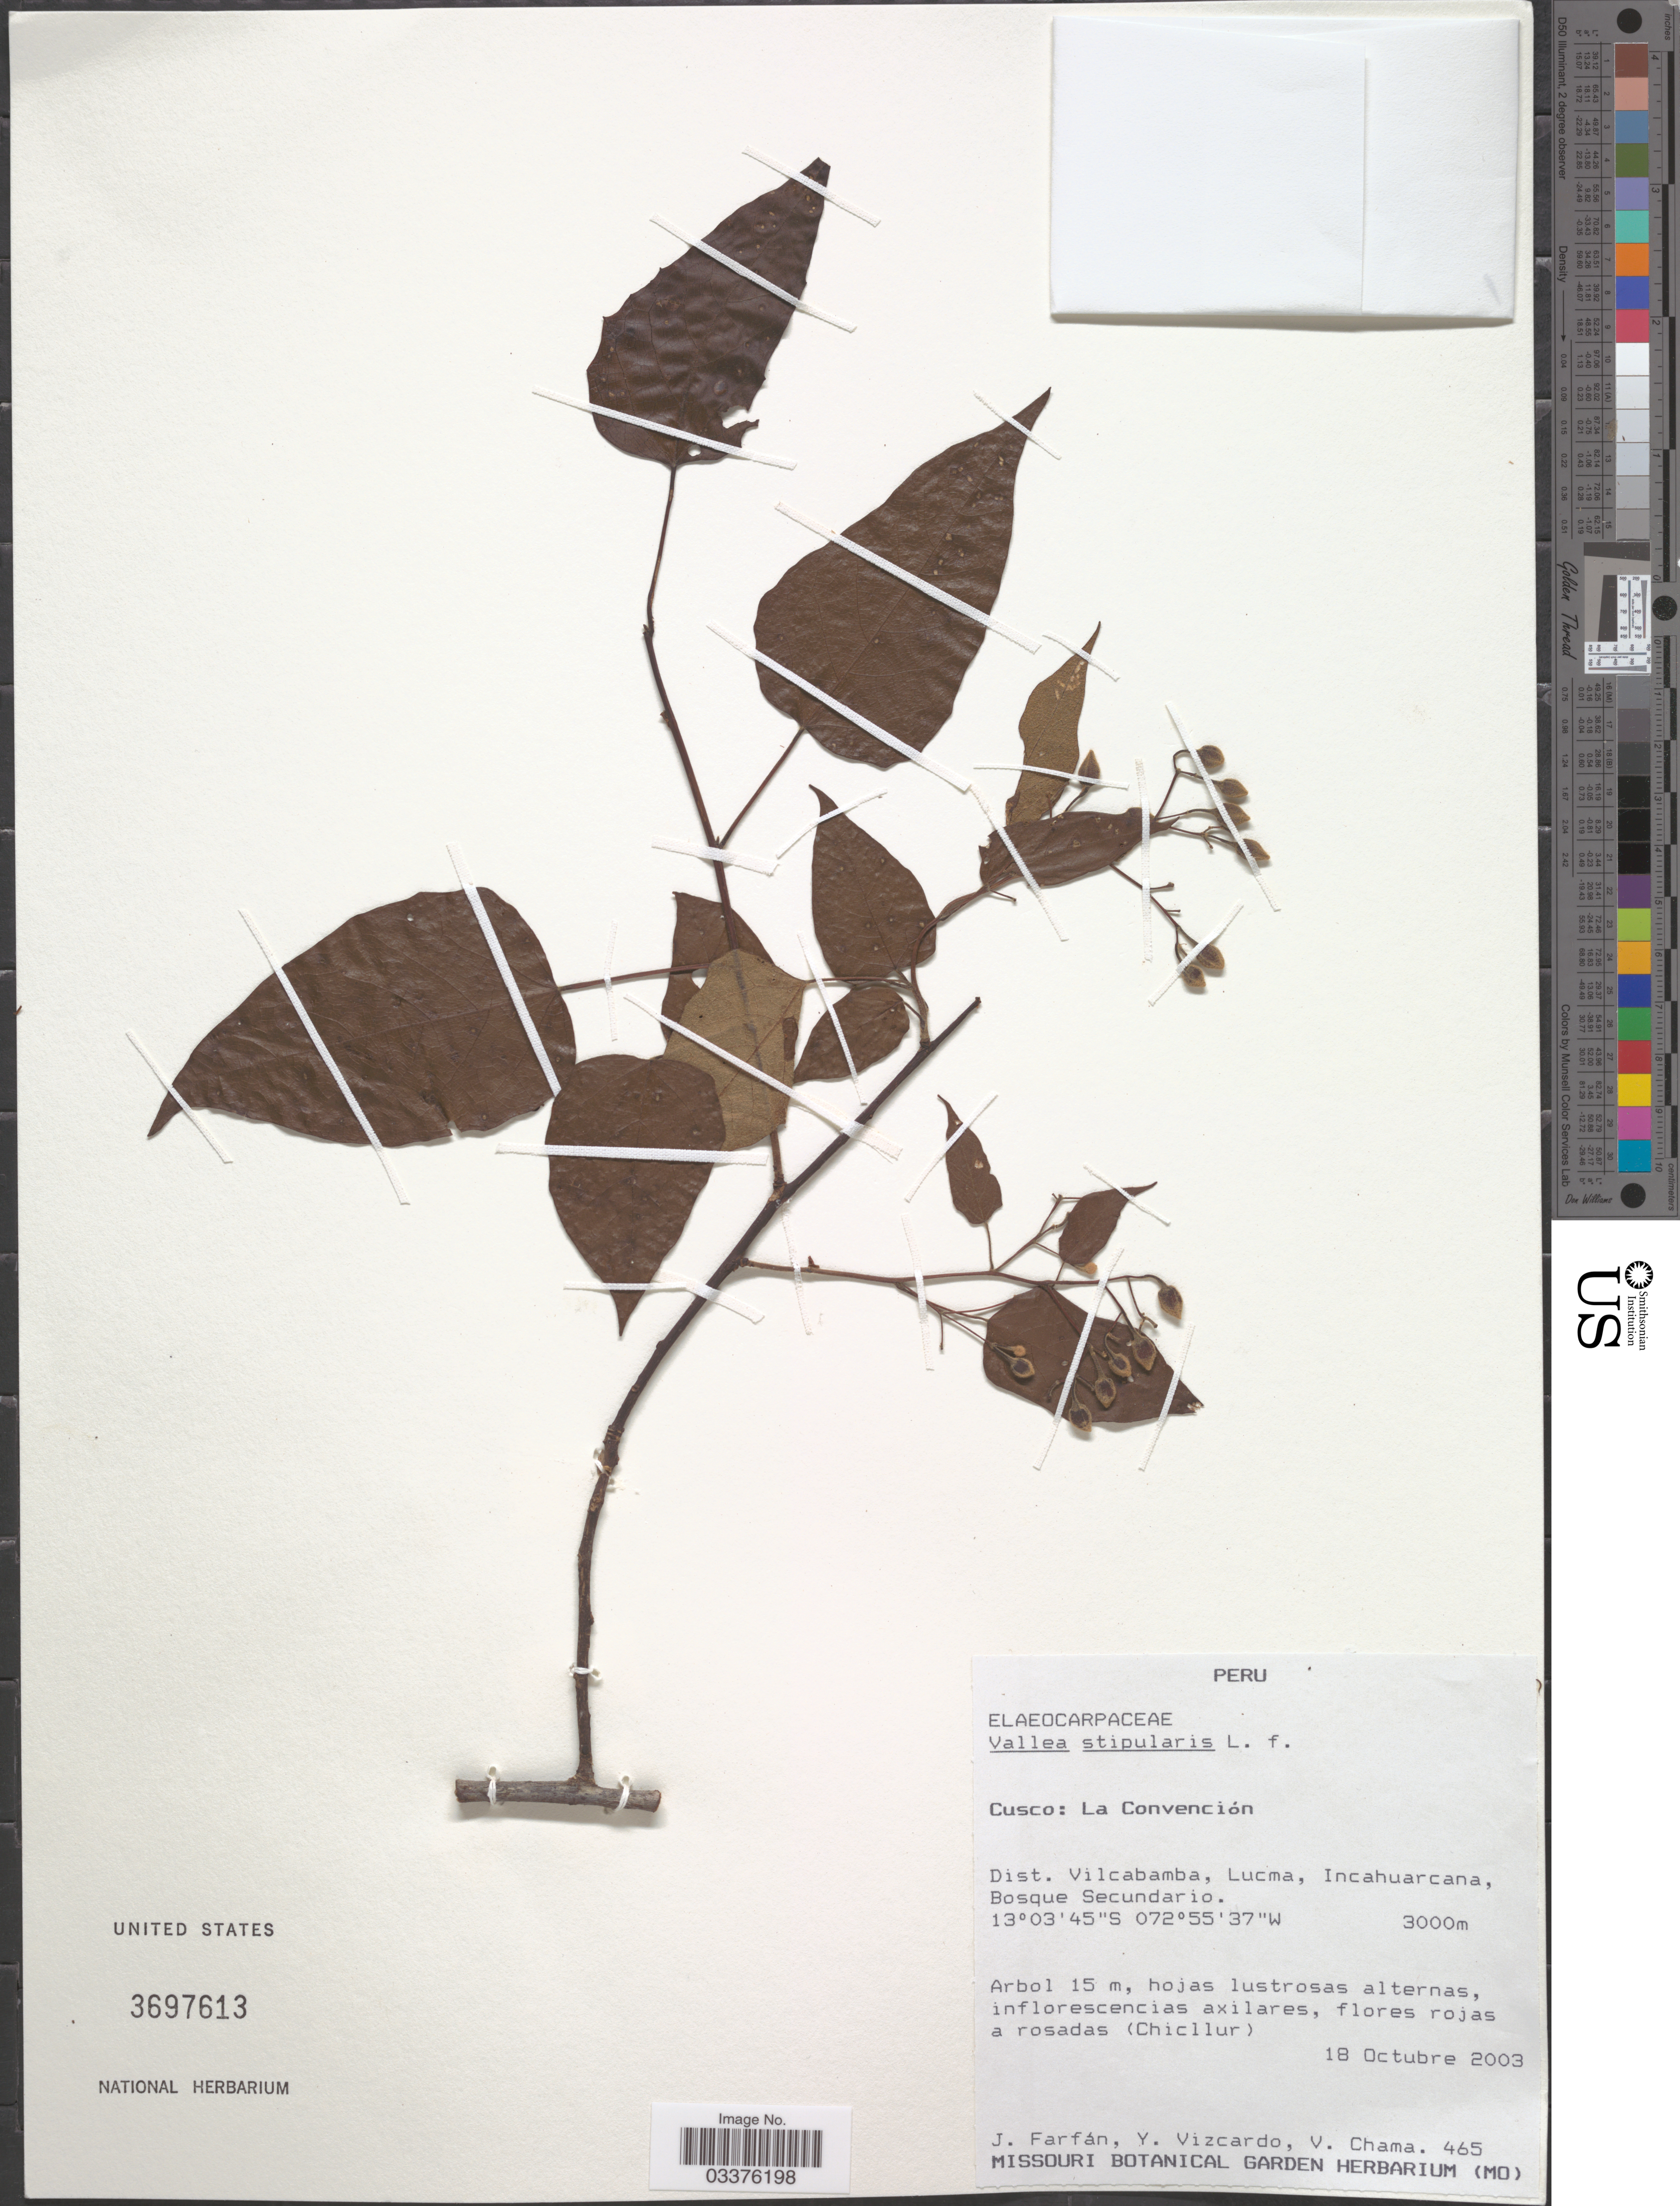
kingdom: Plantae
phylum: Tracheophyta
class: Magnoliopsida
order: Oxalidales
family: Elaeocarpaceae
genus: Vallea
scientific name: Vallea stipularis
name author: L. f.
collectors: J. Farfán, Y. Vizcardo & V. Chama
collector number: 465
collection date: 2003-10-18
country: Peru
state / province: Cusco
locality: La Convención. Dist. Vilcabamba, Lucma, Incahuarcana.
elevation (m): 3000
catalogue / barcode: US 3697613